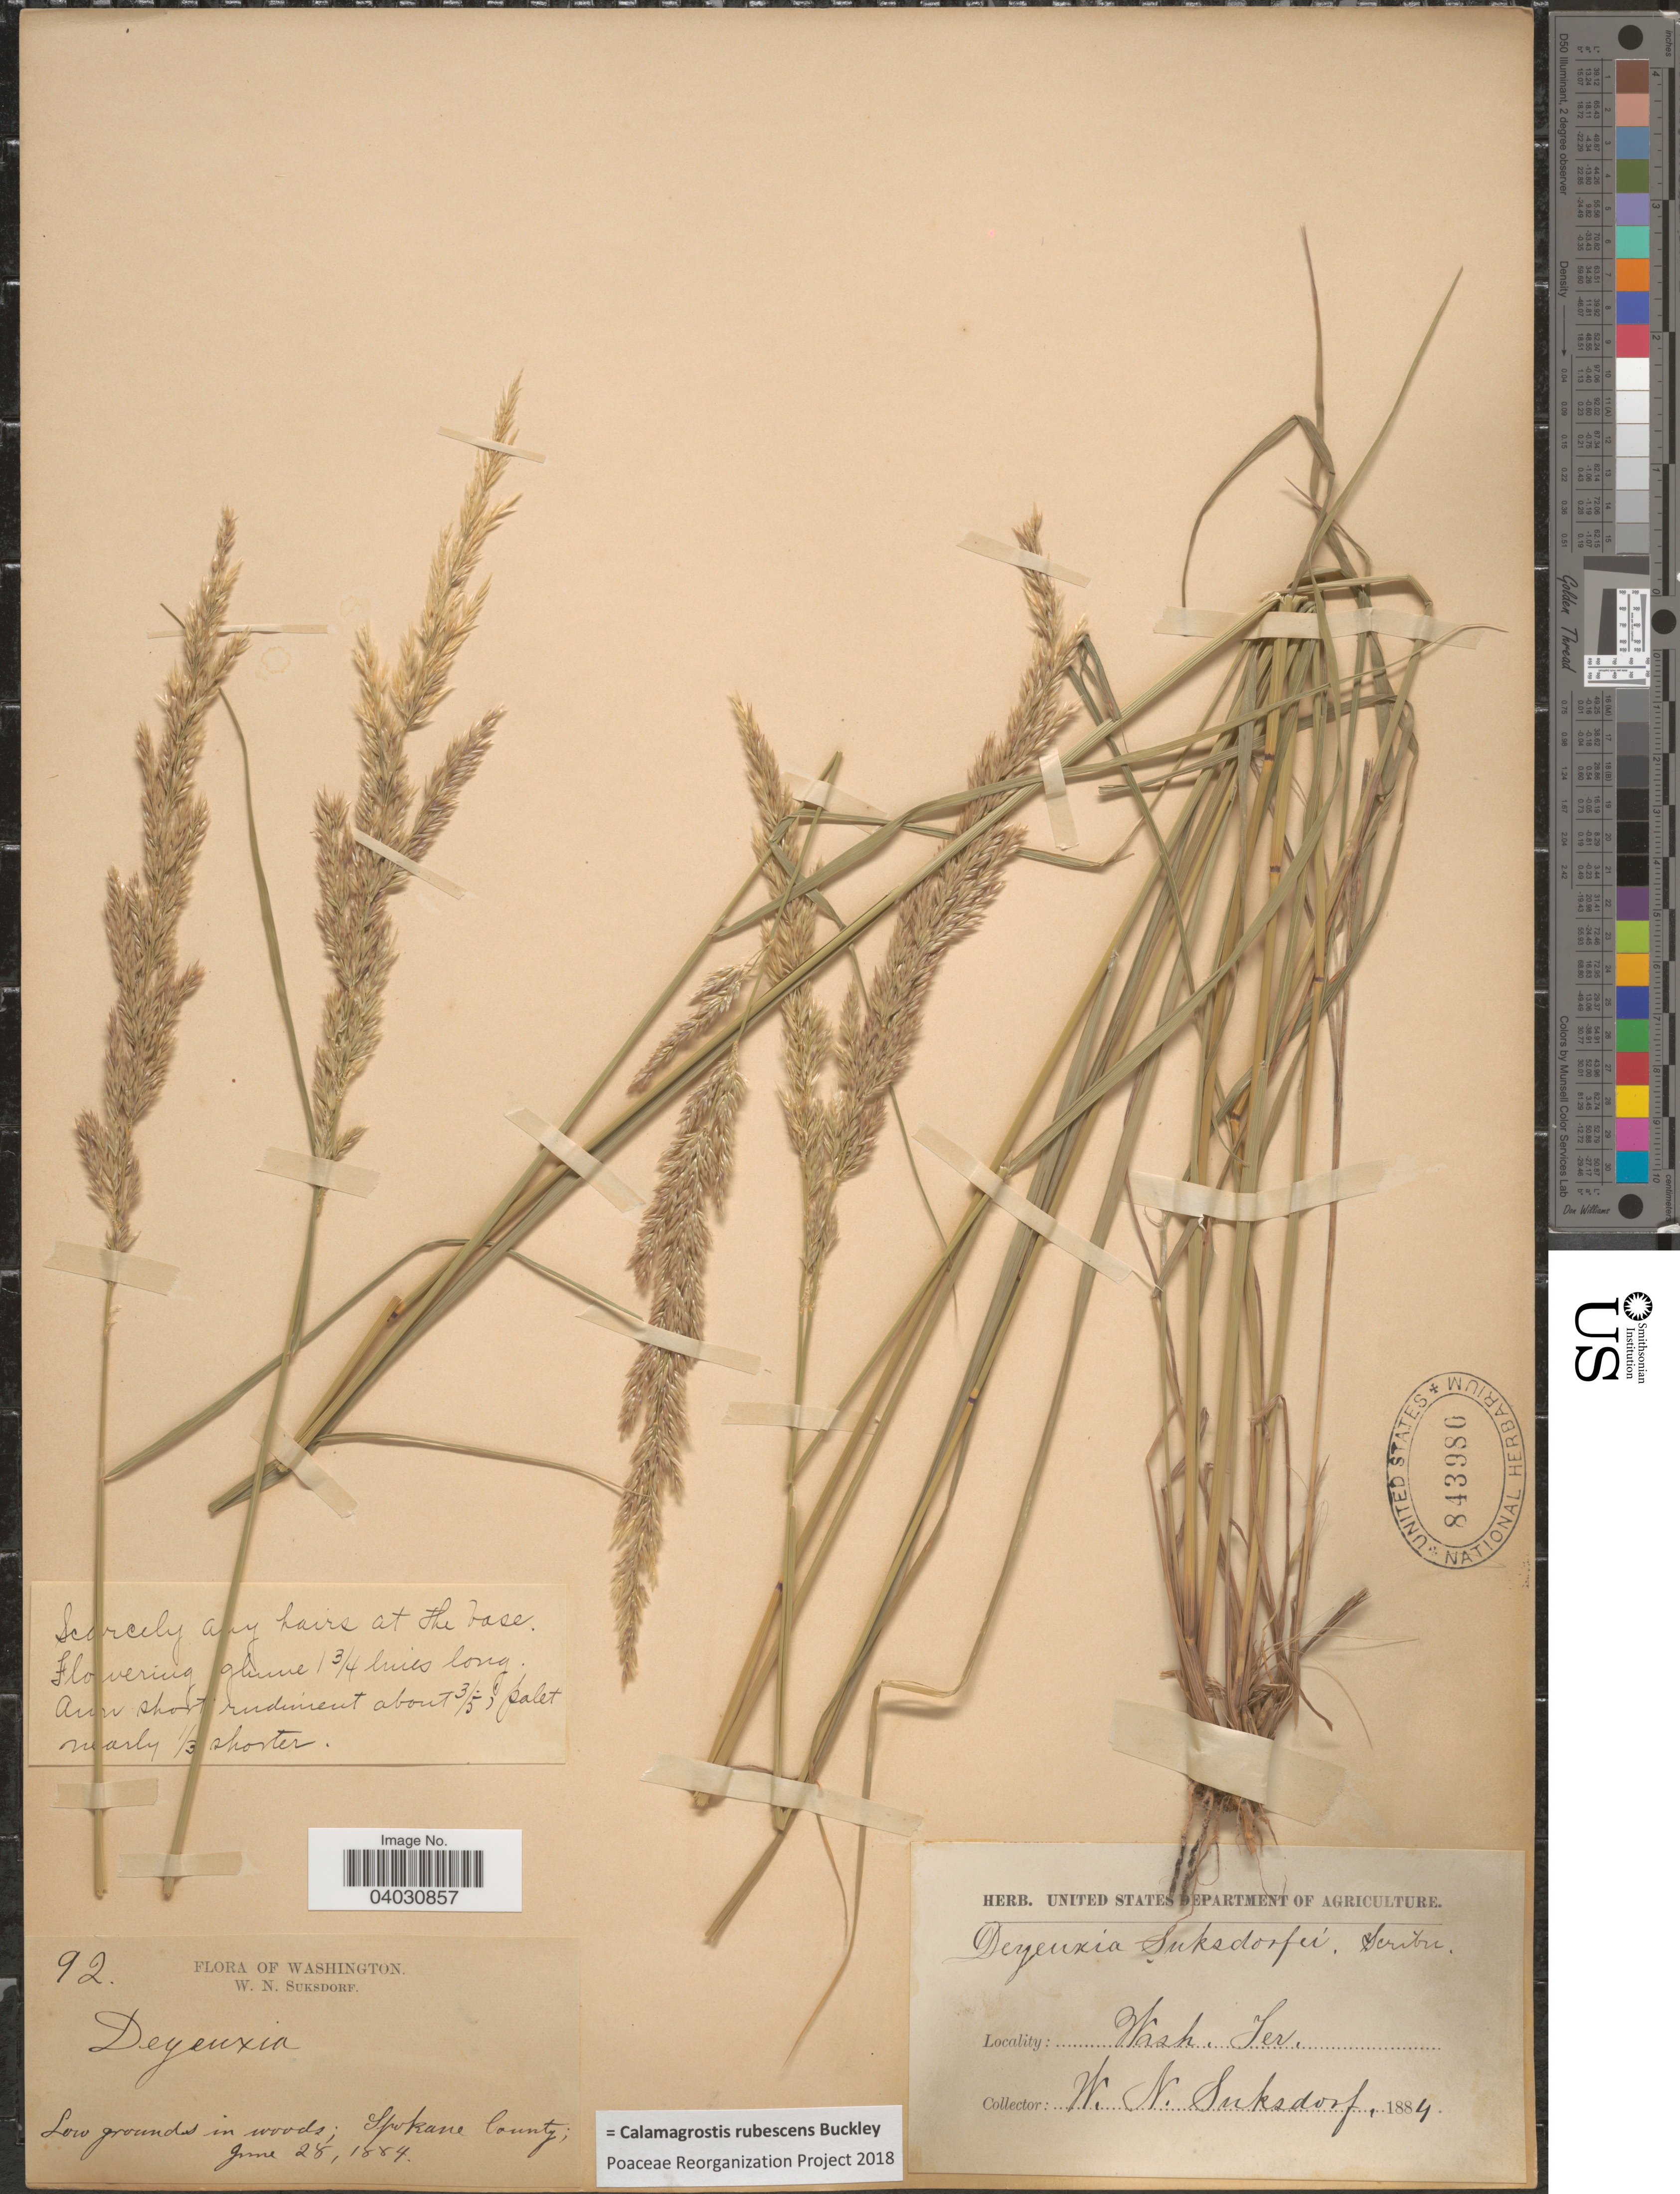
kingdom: Plantae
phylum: Tracheophyta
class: Liliopsida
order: Poales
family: Poaceae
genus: Calamagrostis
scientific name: Calamagrostis rubescens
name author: Buckley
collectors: W. N. Suksdorf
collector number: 92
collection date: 1884-06-28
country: United States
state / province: Washington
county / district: Spokane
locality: Low grounds in woods; Spokane County.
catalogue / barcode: US 843980